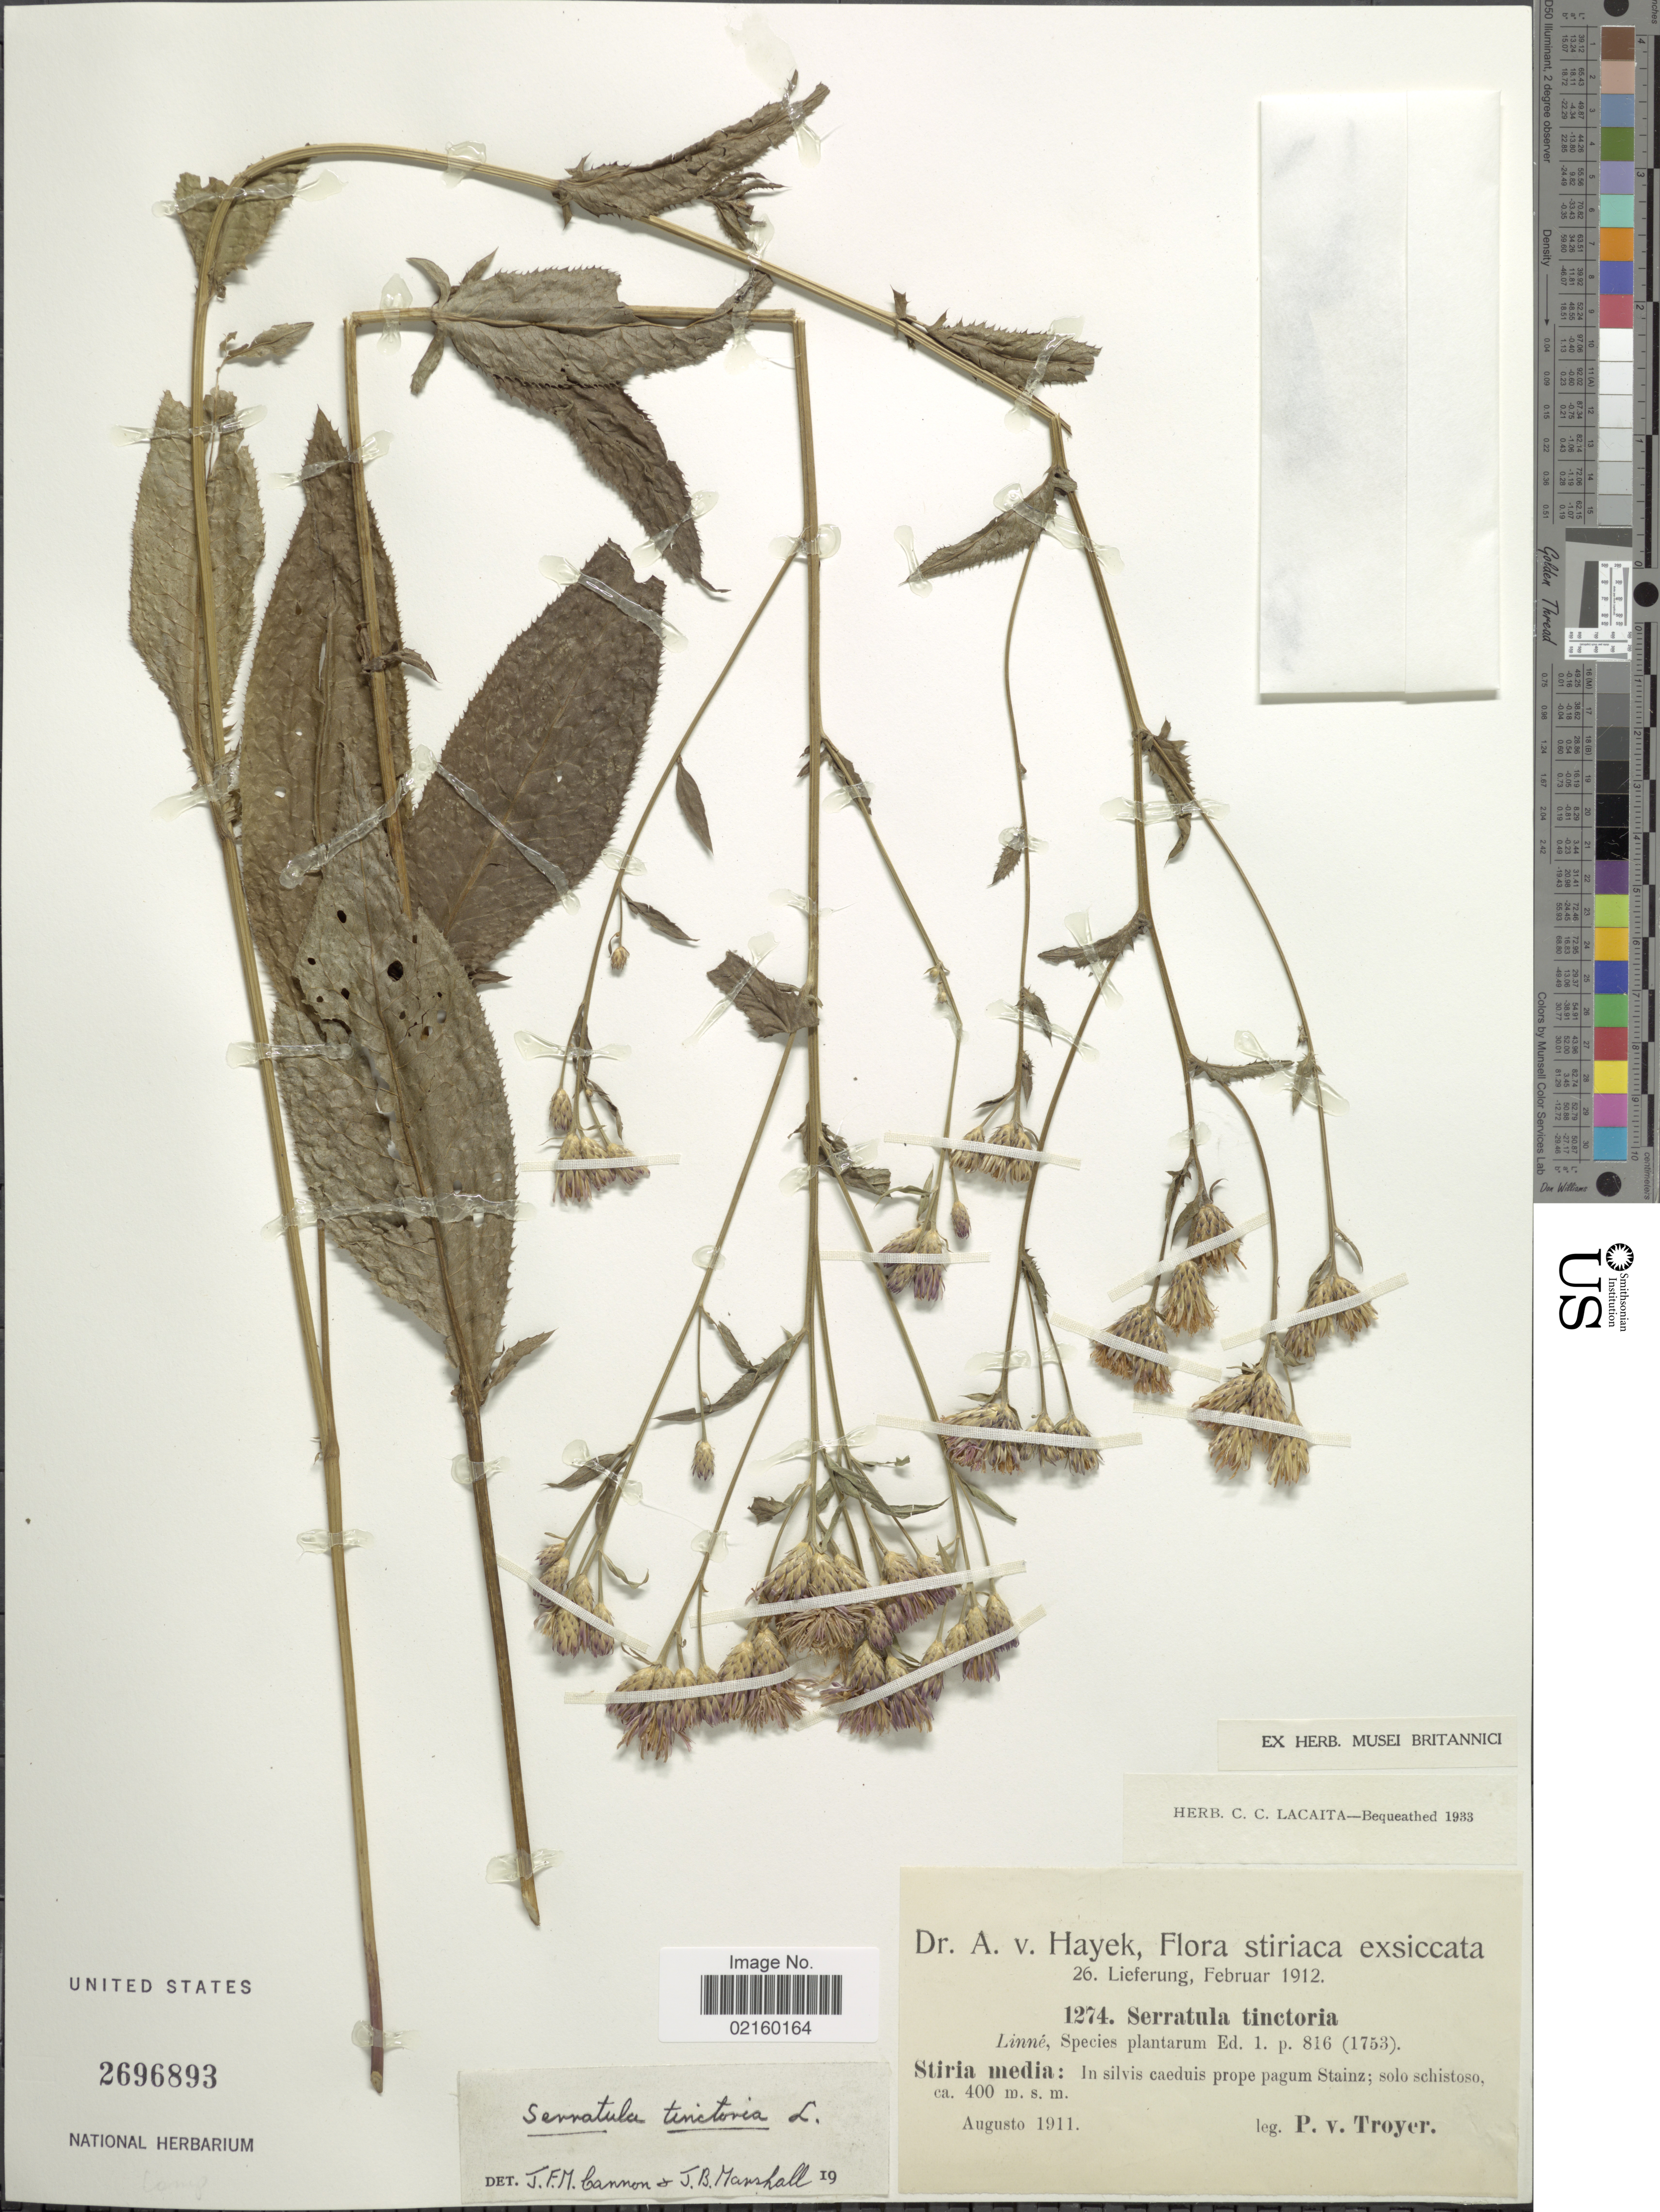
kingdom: Plantae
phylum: Tracheophyta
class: Magnoliopsida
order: Asterales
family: Asteraceae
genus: Serratula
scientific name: Serratula tinctoria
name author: L.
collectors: P. V. Troyer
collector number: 1274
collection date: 1911-08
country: Austria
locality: Stiria media, prope pagum Stainz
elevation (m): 400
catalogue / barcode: US 2696893